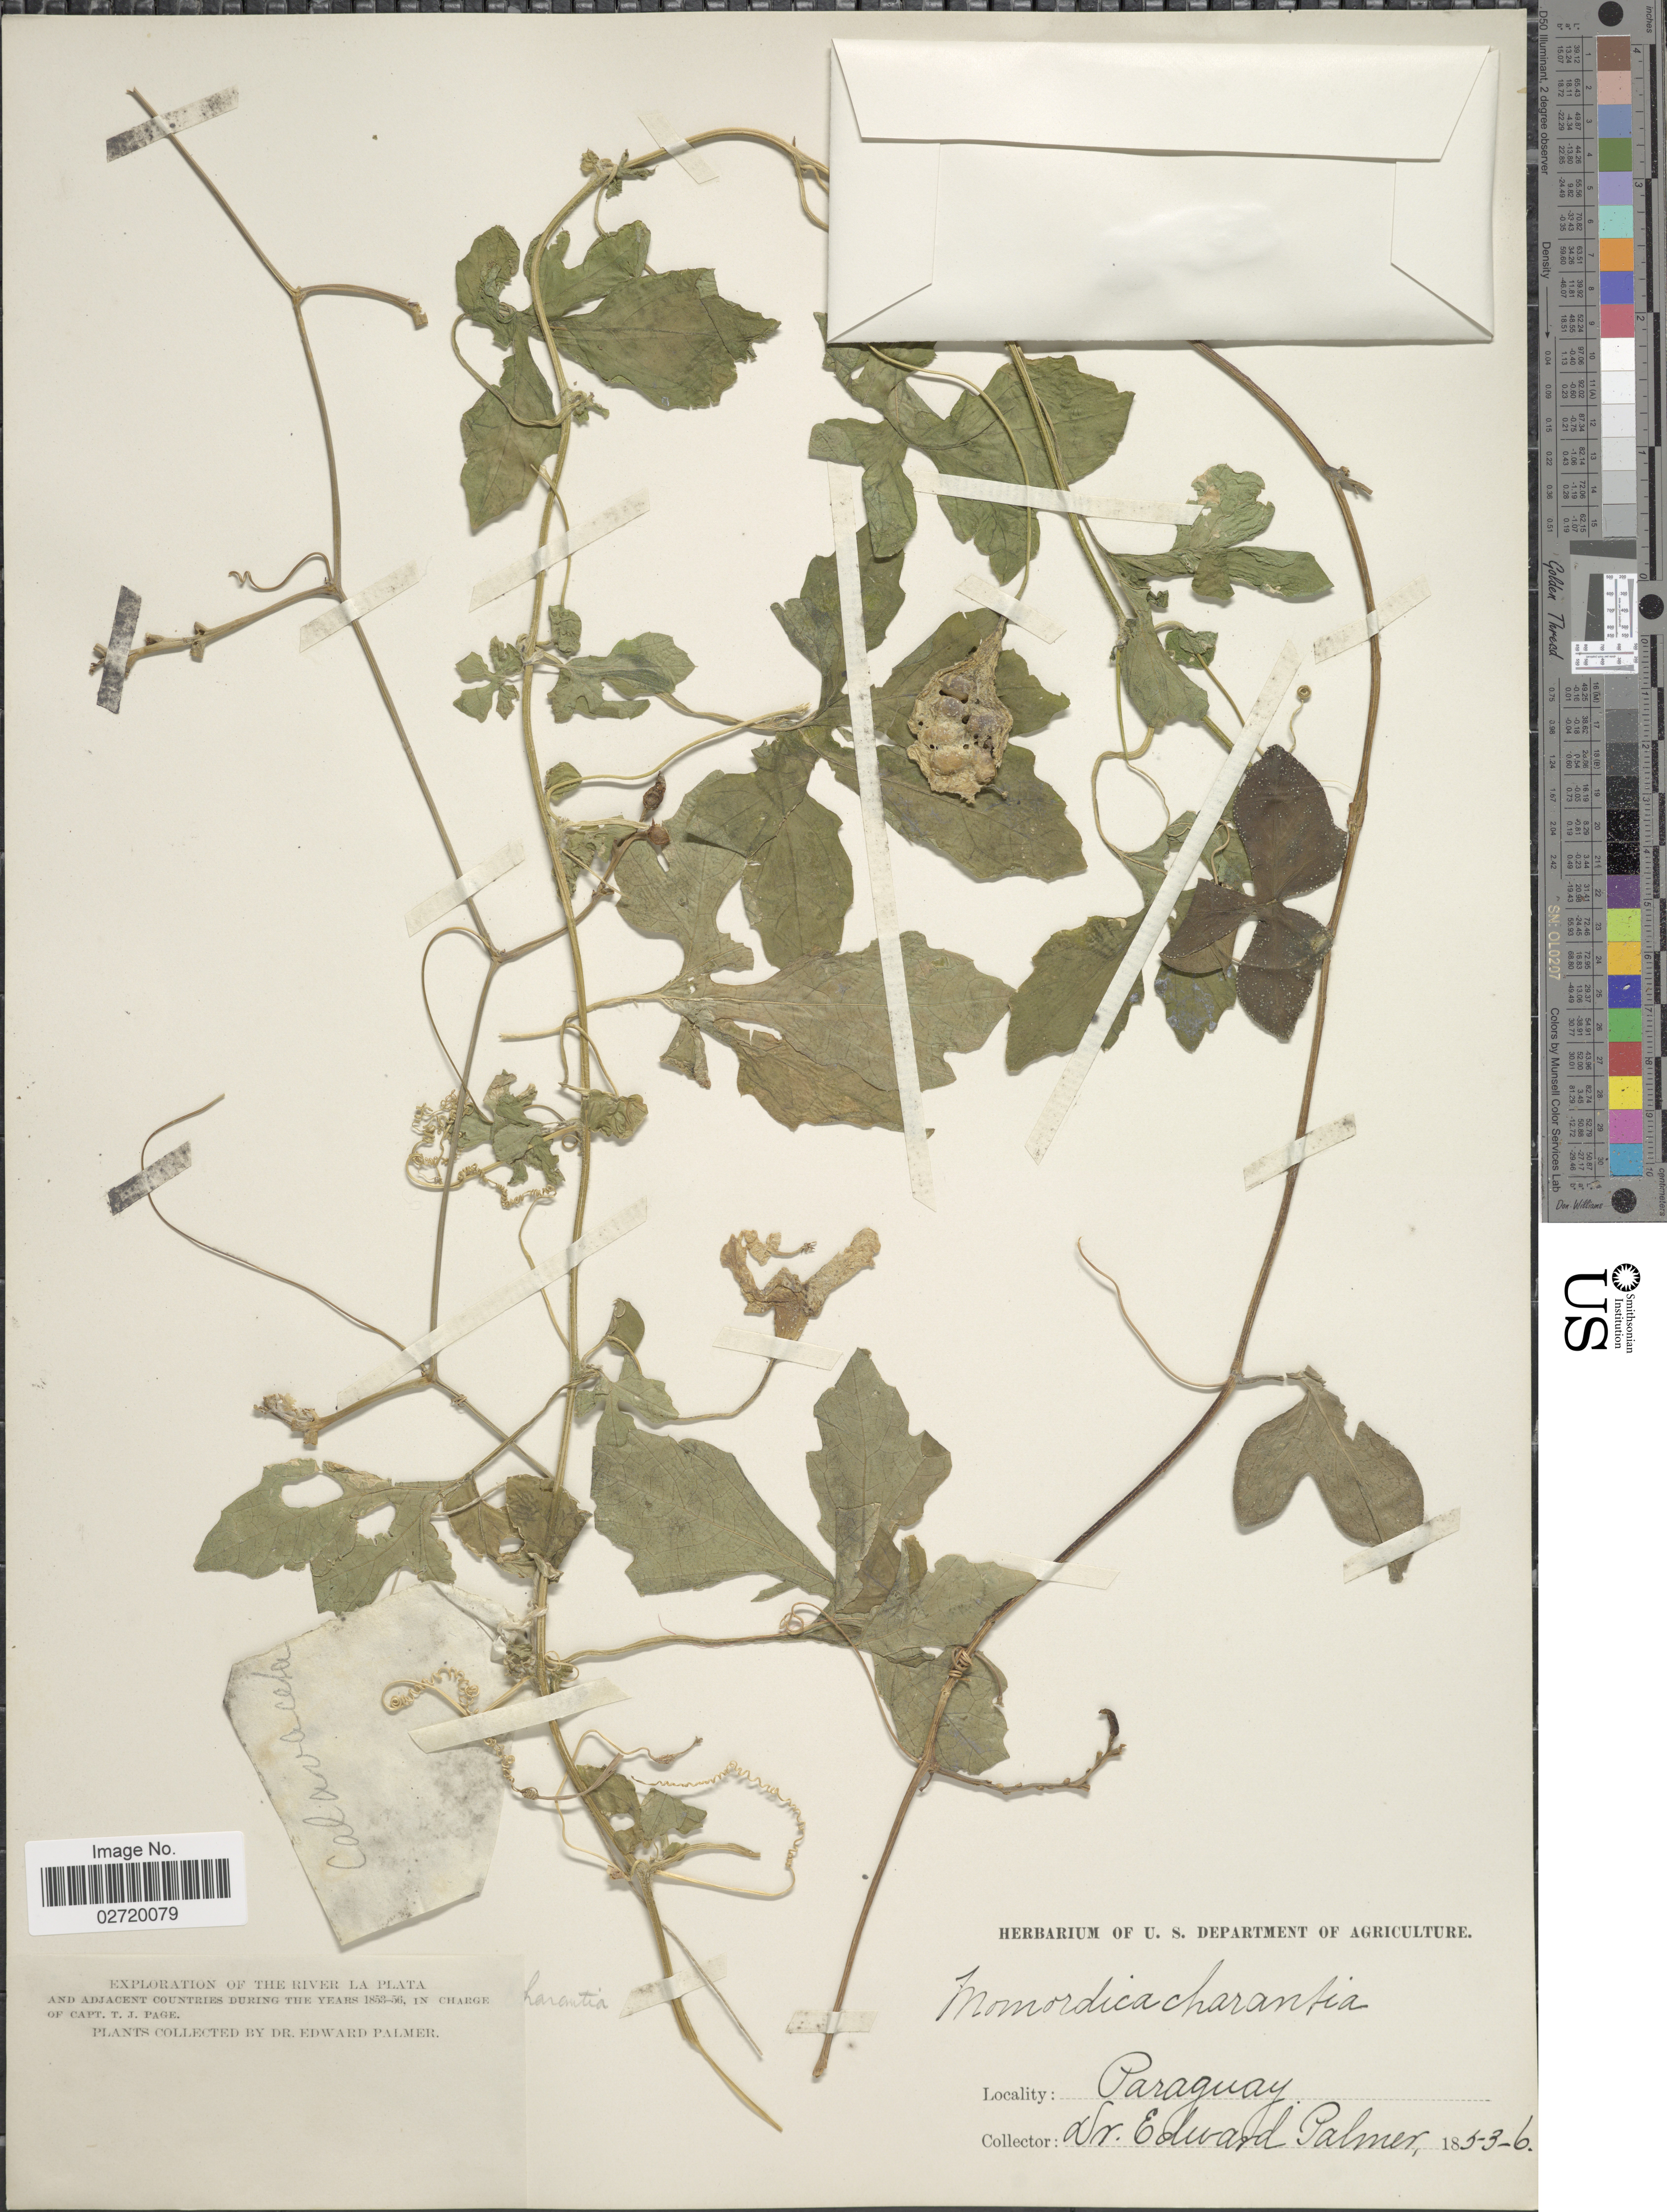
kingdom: Plantae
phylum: Tracheophyta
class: Magnoliopsida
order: Cucurbitales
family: Cucurbitaceae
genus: Momordica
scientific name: Momordica charantia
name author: L.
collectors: E. Palmer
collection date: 1853/1856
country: Paraguay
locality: River La Plata and adjacent countries